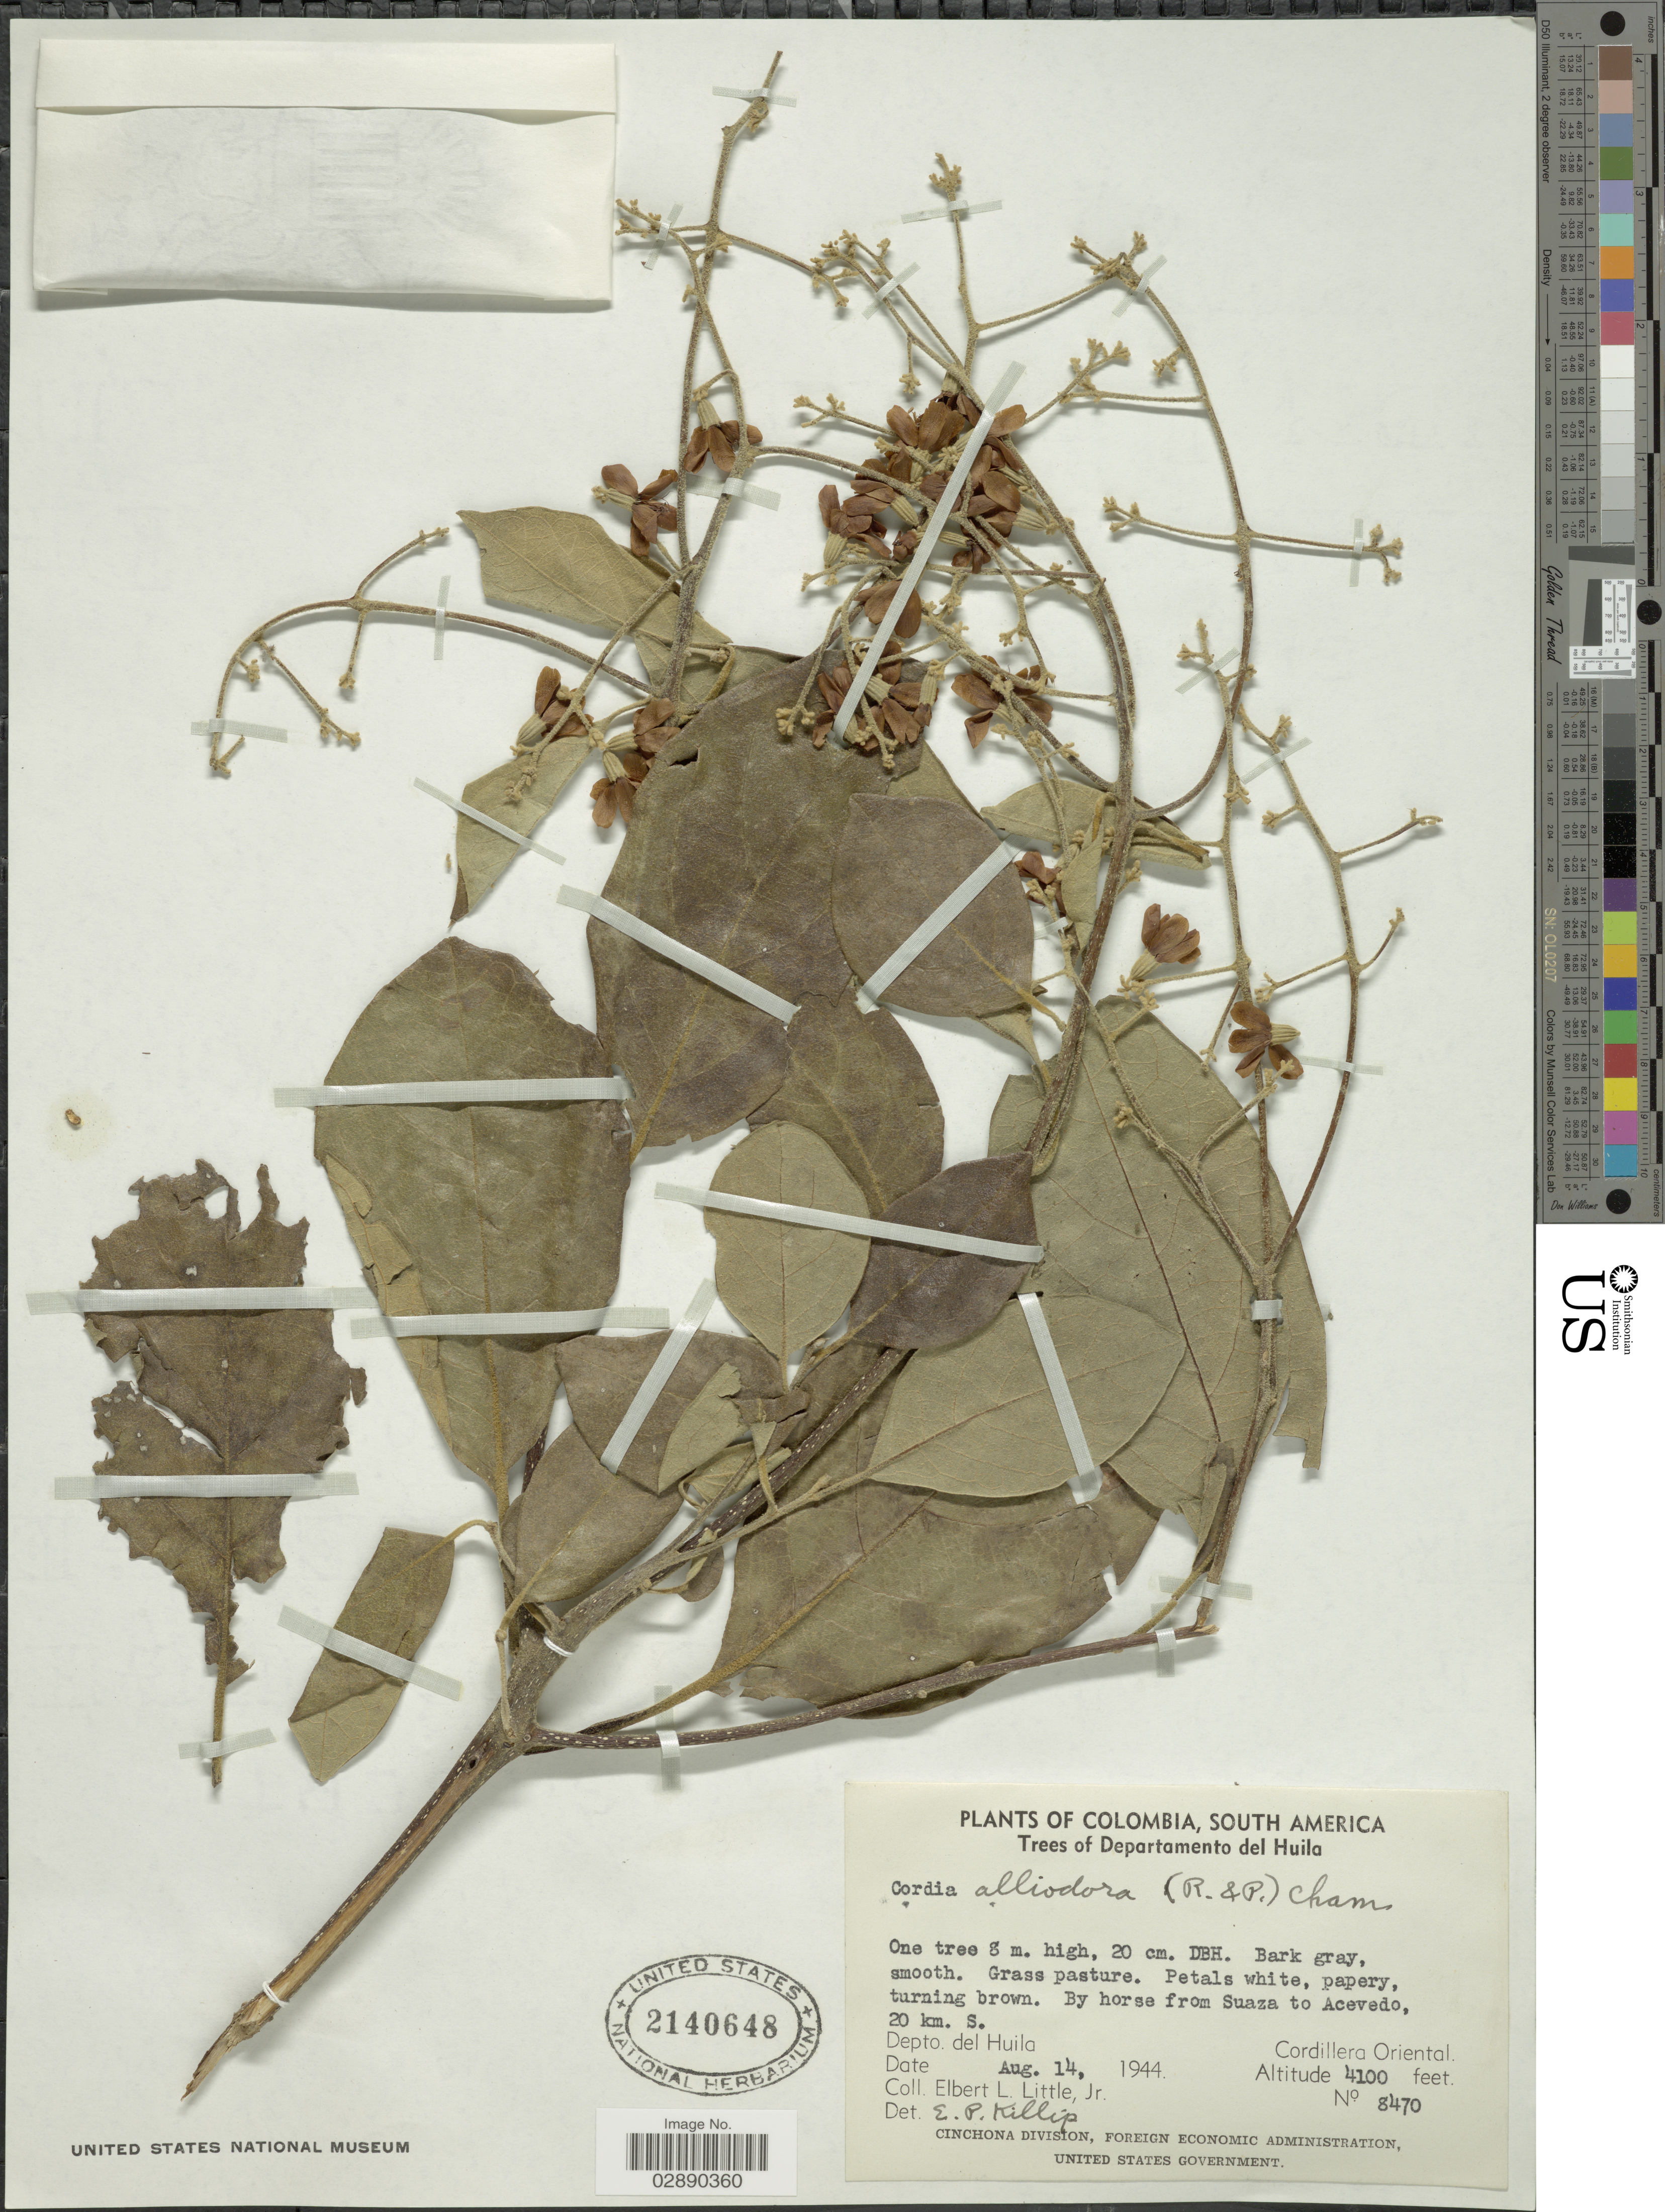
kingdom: Plantae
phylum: Tracheophyta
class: Magnoliopsida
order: Boraginales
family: Cordiaceae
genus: Cordia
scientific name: Cordia alliodora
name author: (Ruiz & Pav.) Oken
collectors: E. L. Little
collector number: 8470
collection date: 1944-08-14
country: Colombia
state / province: Huila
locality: Departamento del Huila. By horse from Suaza to Acevedo, 20 km. S. Cordillera Oriental.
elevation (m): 1250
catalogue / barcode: US 2140648